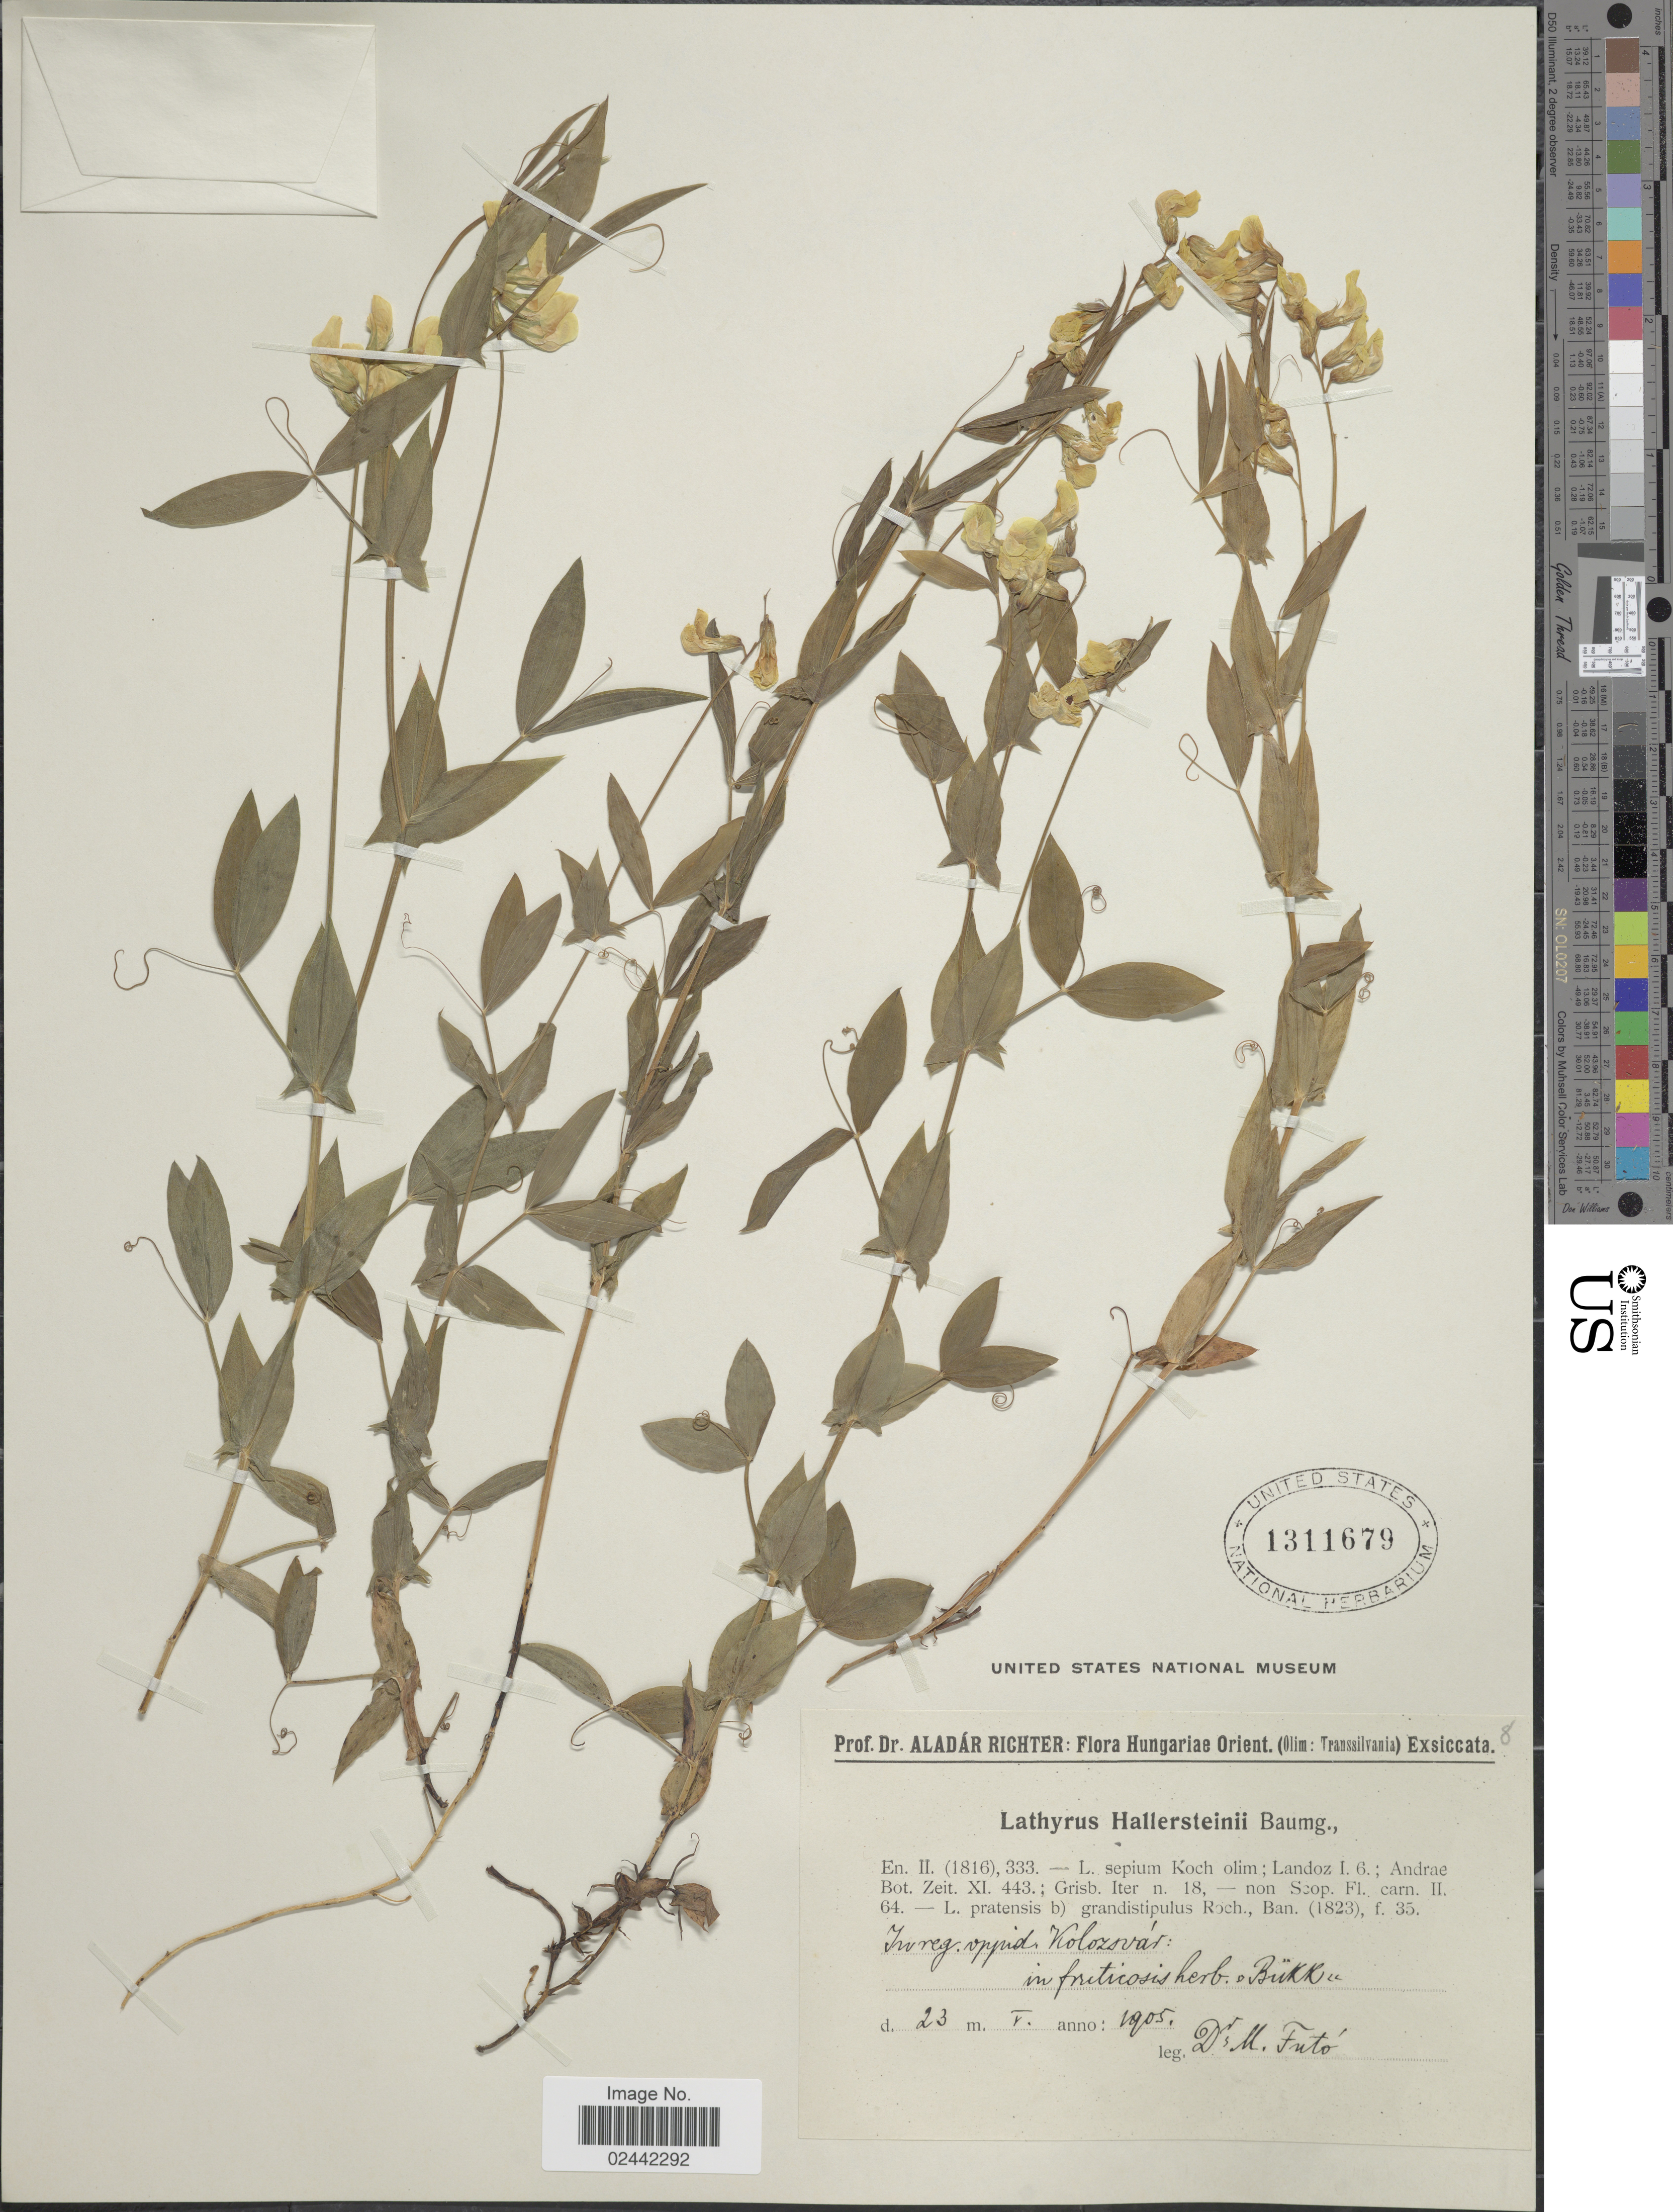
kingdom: Plantae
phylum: Tracheophyta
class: Magnoliopsida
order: Fabales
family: Fabaceae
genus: Lathyrus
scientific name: Lathyrus hallersteinii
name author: Baumg.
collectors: M. Futo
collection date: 1905-05-23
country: Hungary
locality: In fruticosis herb. Bukk. [interpreted] Hungariae Orient.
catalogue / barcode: US 1311679